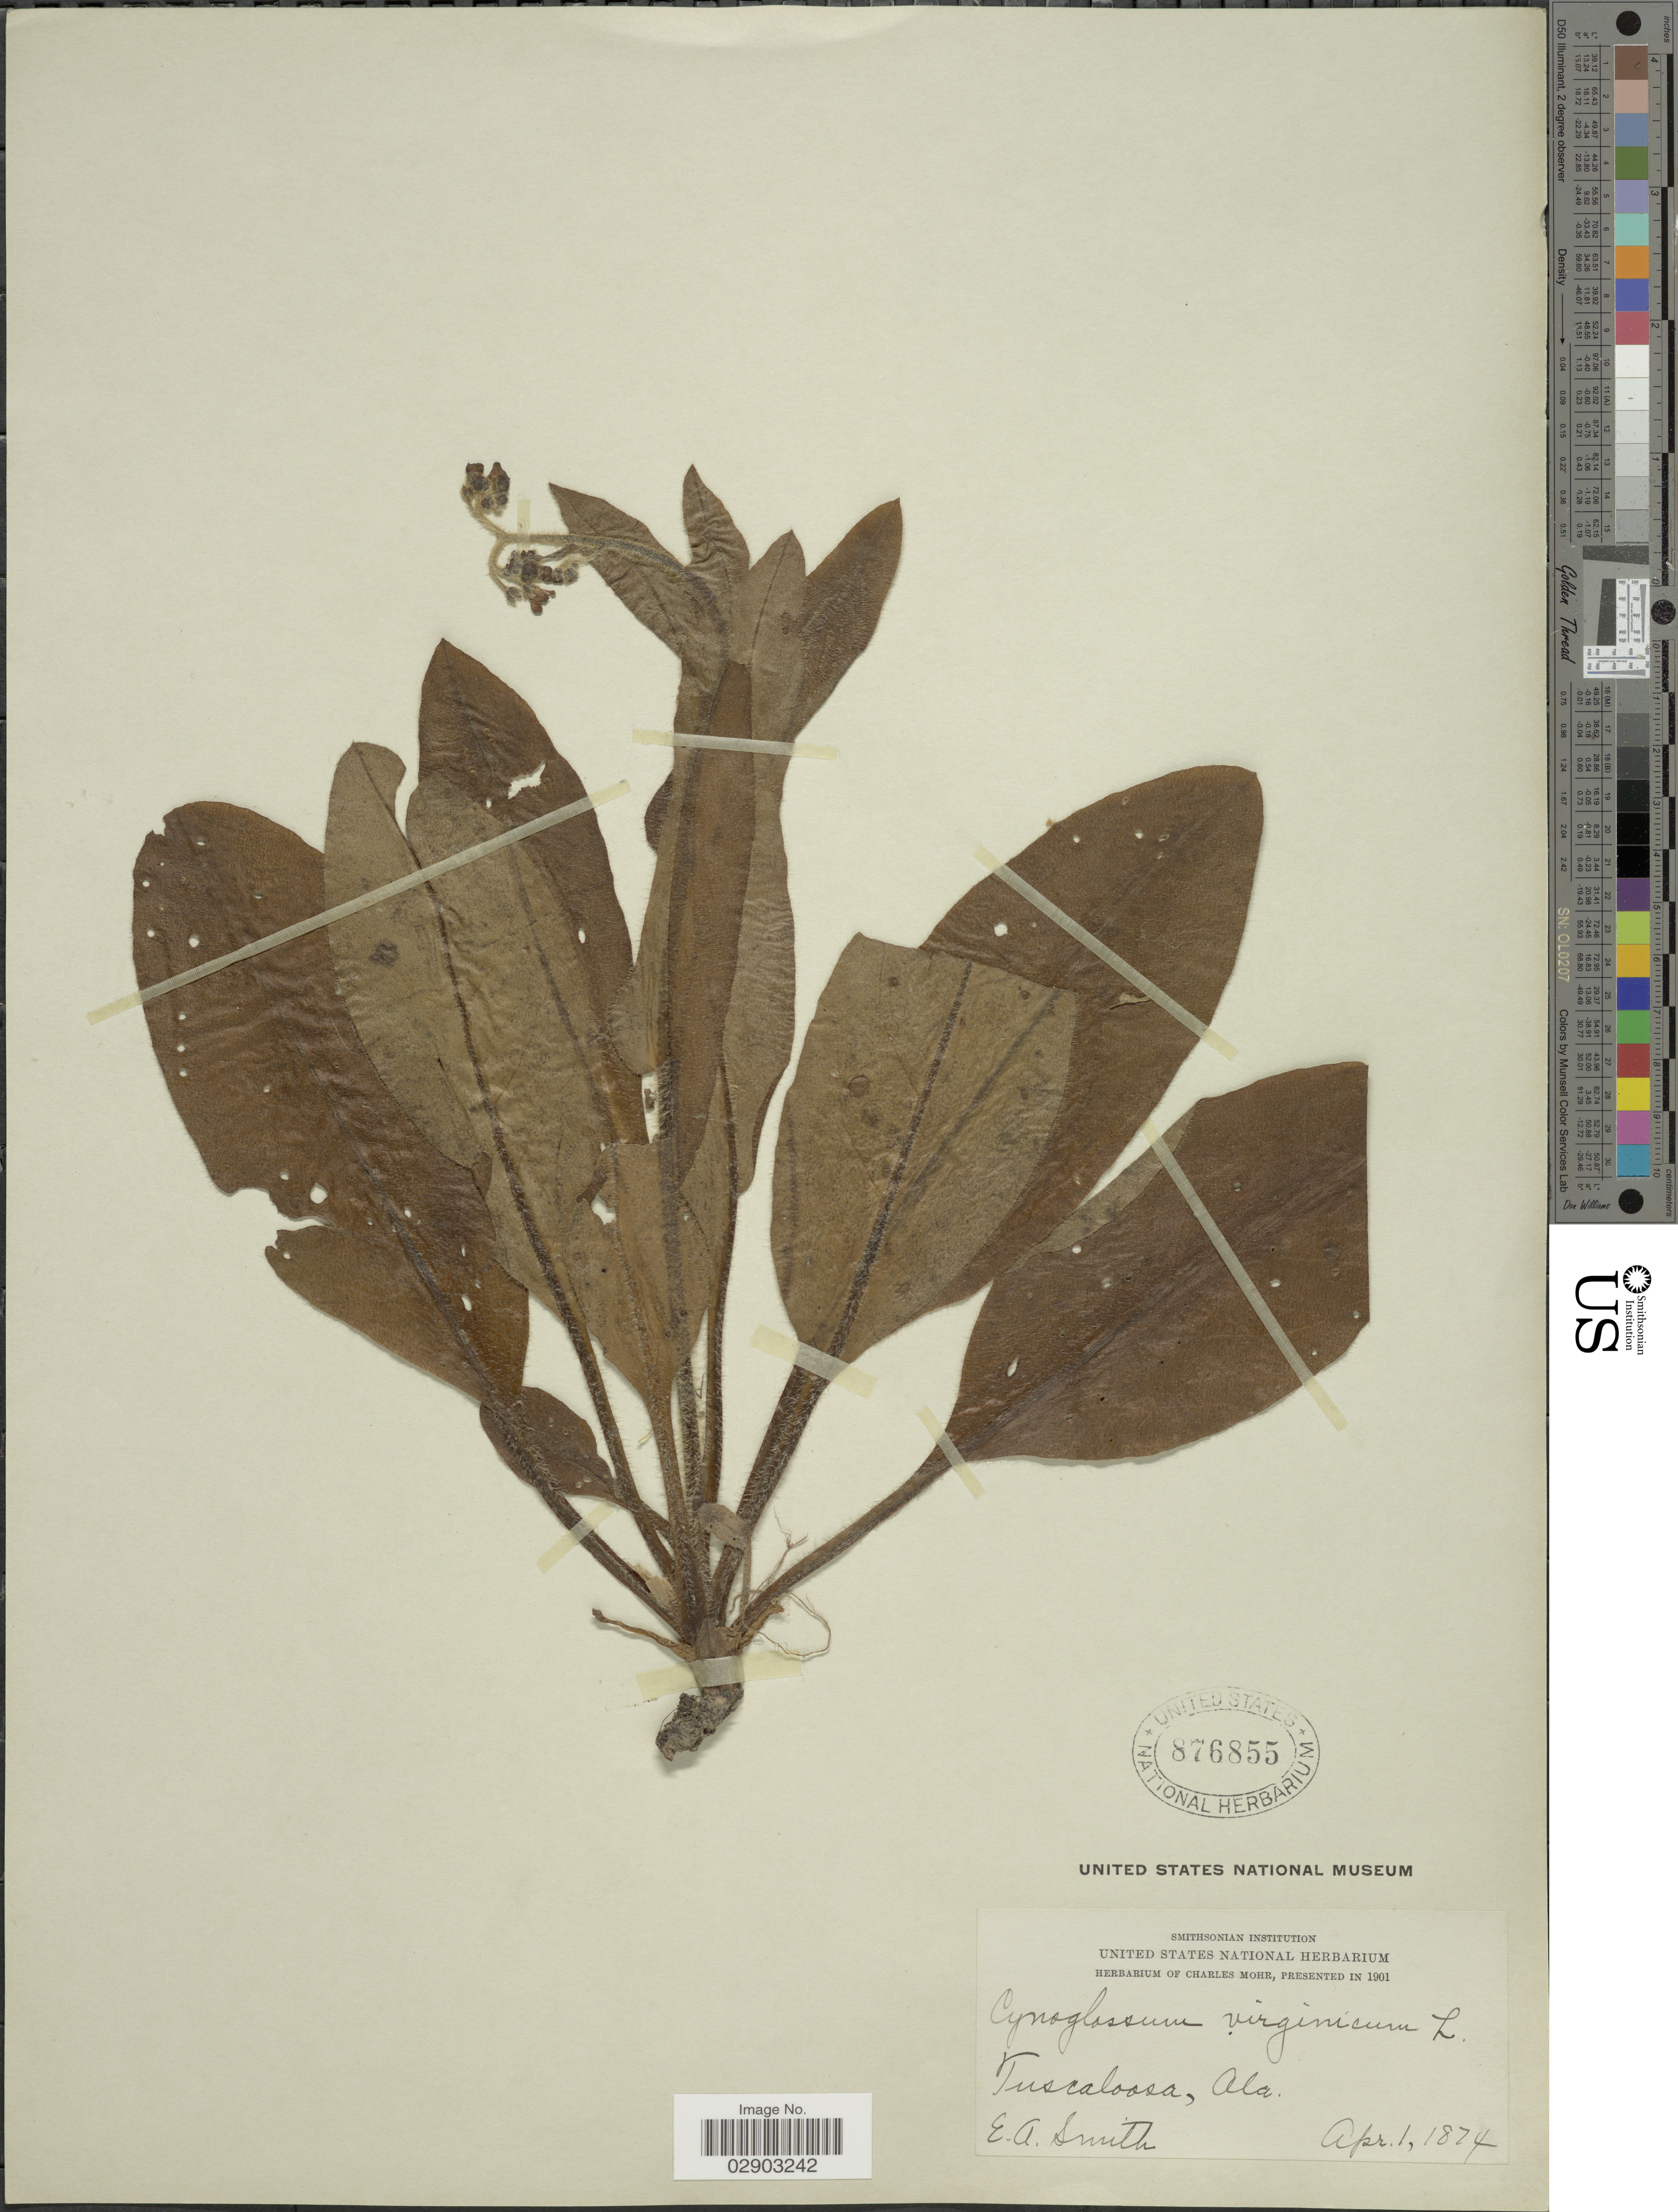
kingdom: Plantae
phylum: Tracheophyta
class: Magnoliopsida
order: Boraginales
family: Boraginaceae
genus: Cynoglossum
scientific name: Cynoglossum virginianum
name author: L.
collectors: E. A. Smith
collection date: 1874-04-01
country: United States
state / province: Alabama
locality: Tuscaloosa, Ala.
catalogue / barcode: US 876855